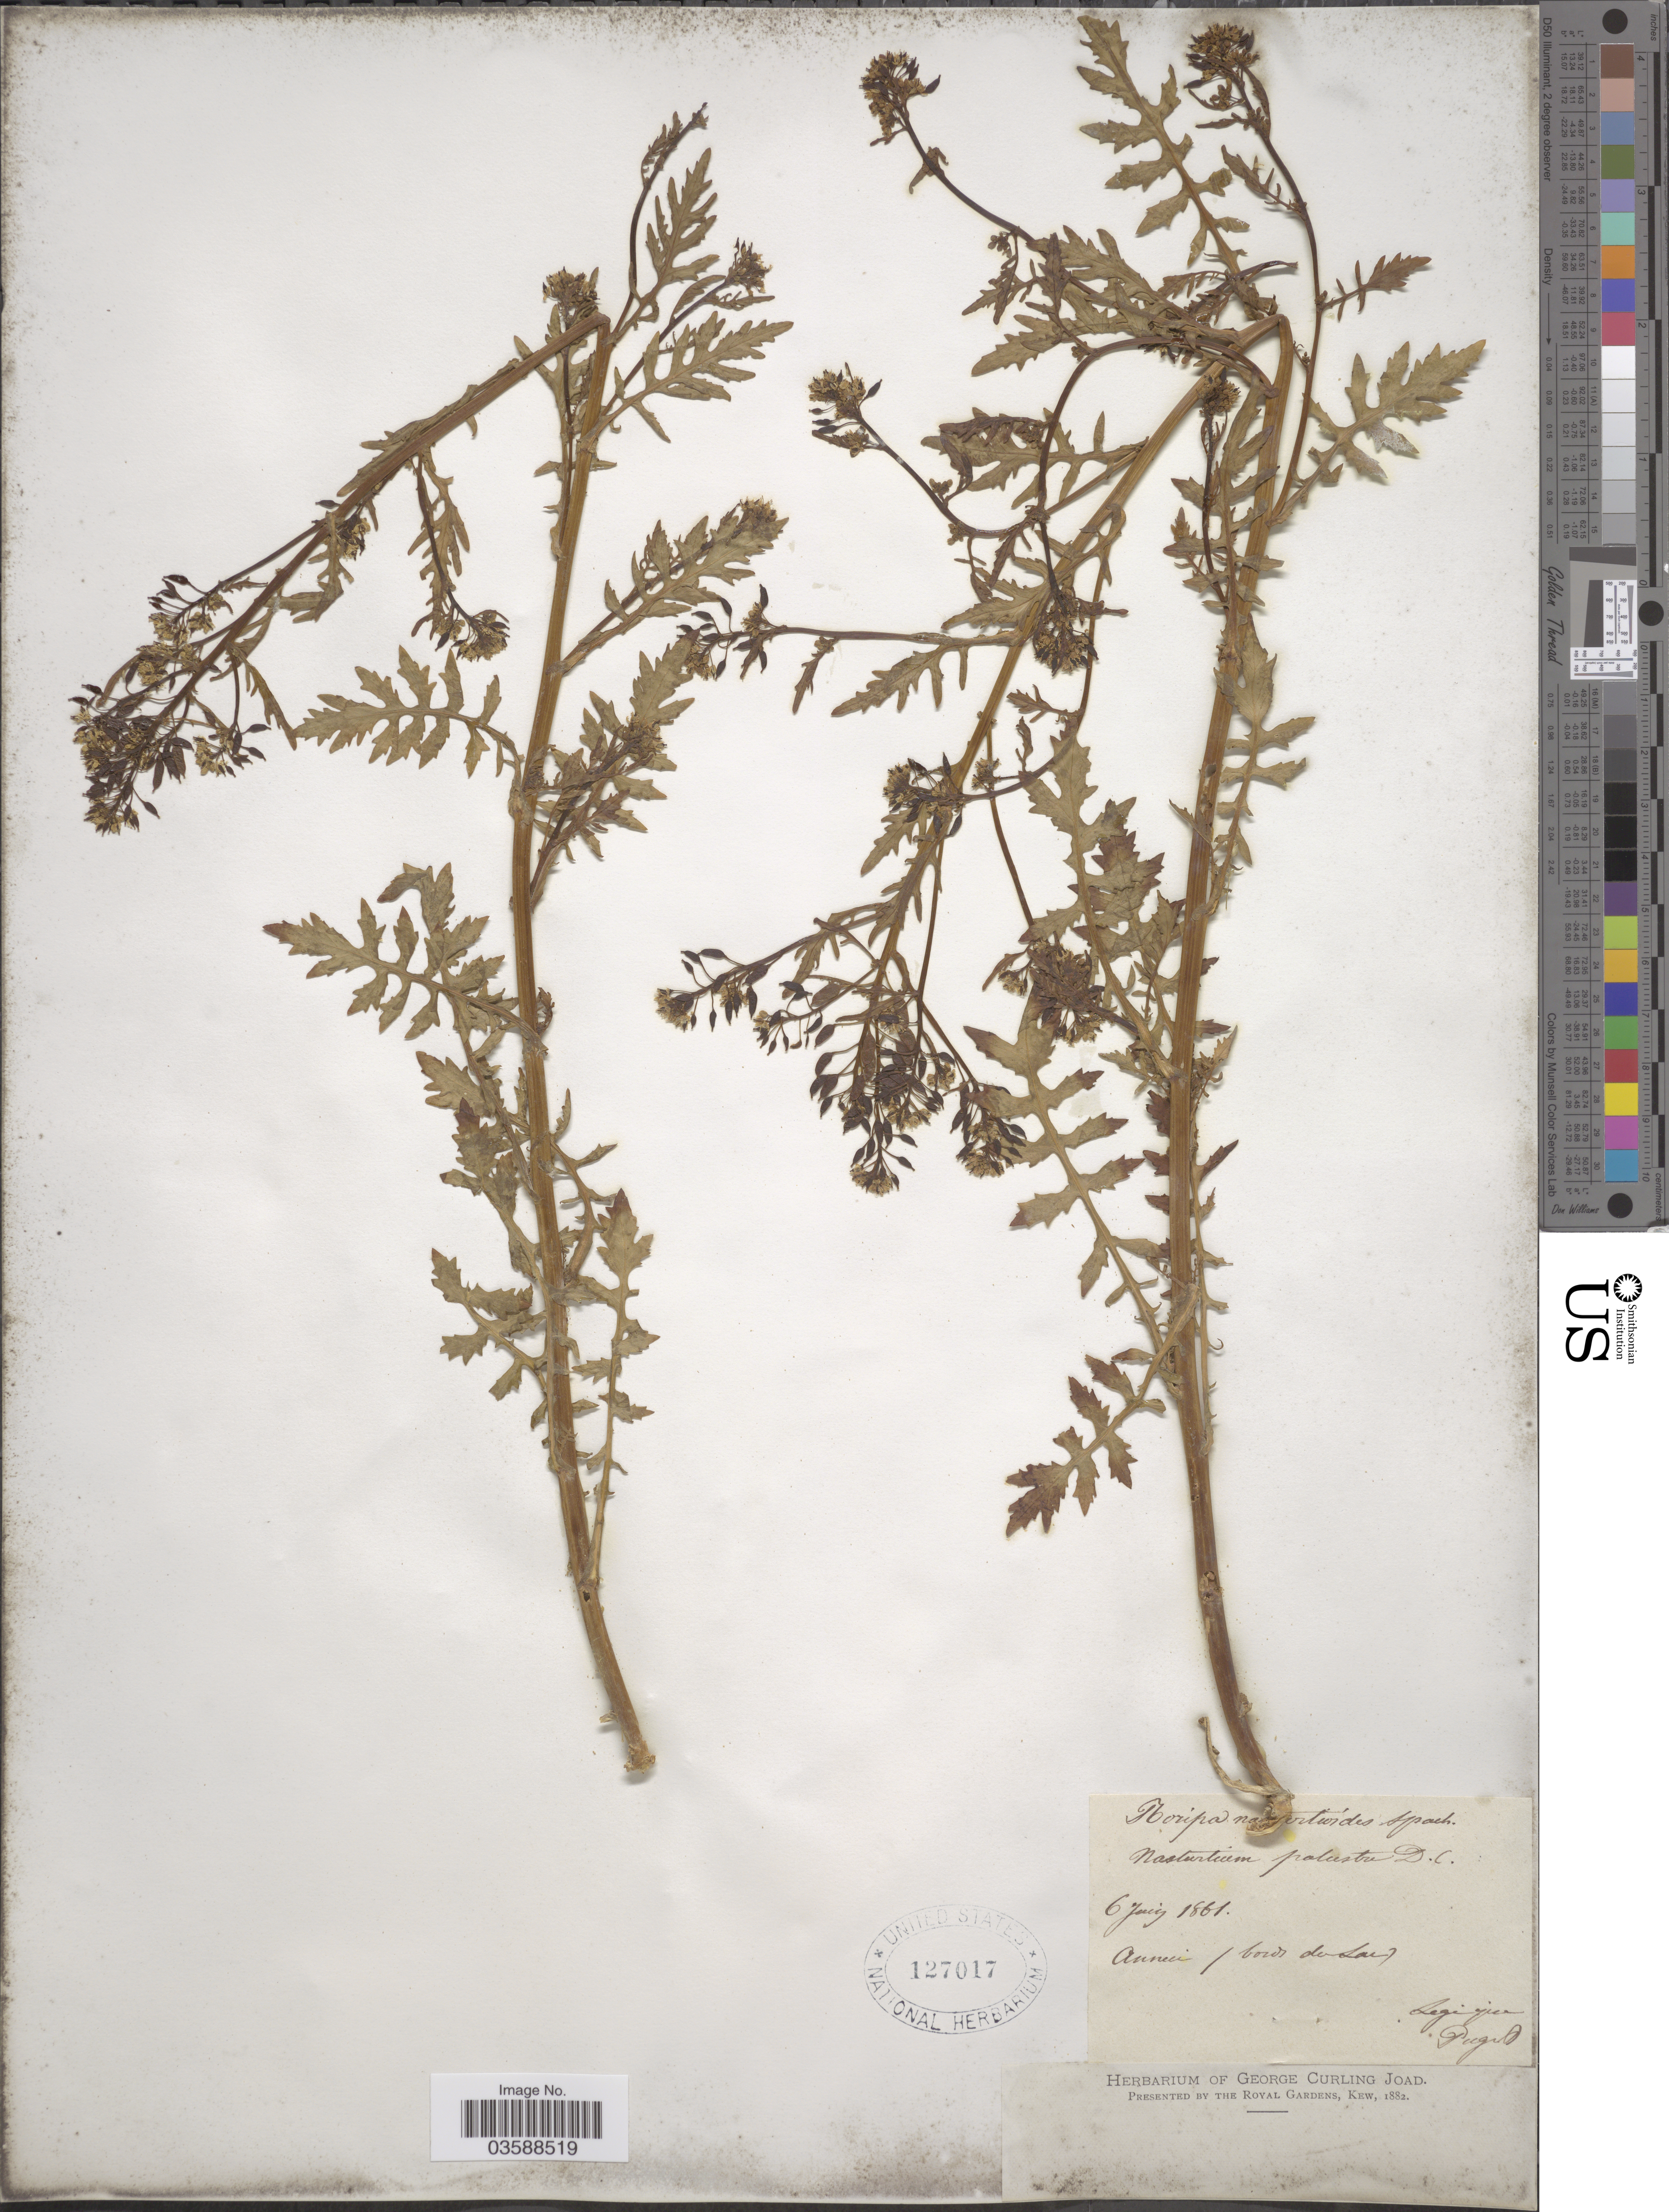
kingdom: Plantae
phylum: Tracheophyta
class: Magnoliopsida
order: Brassicales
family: Brassicaceae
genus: Rorippa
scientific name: Rorippa palustris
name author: (L.) Besser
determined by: Strong, M. T., (US), Smithsonian Institution - National Museum of Natural History (UNITED STATES)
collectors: -. Puget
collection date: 1861-07-06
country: France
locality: Anneci (bords du Lac).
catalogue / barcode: US 127017